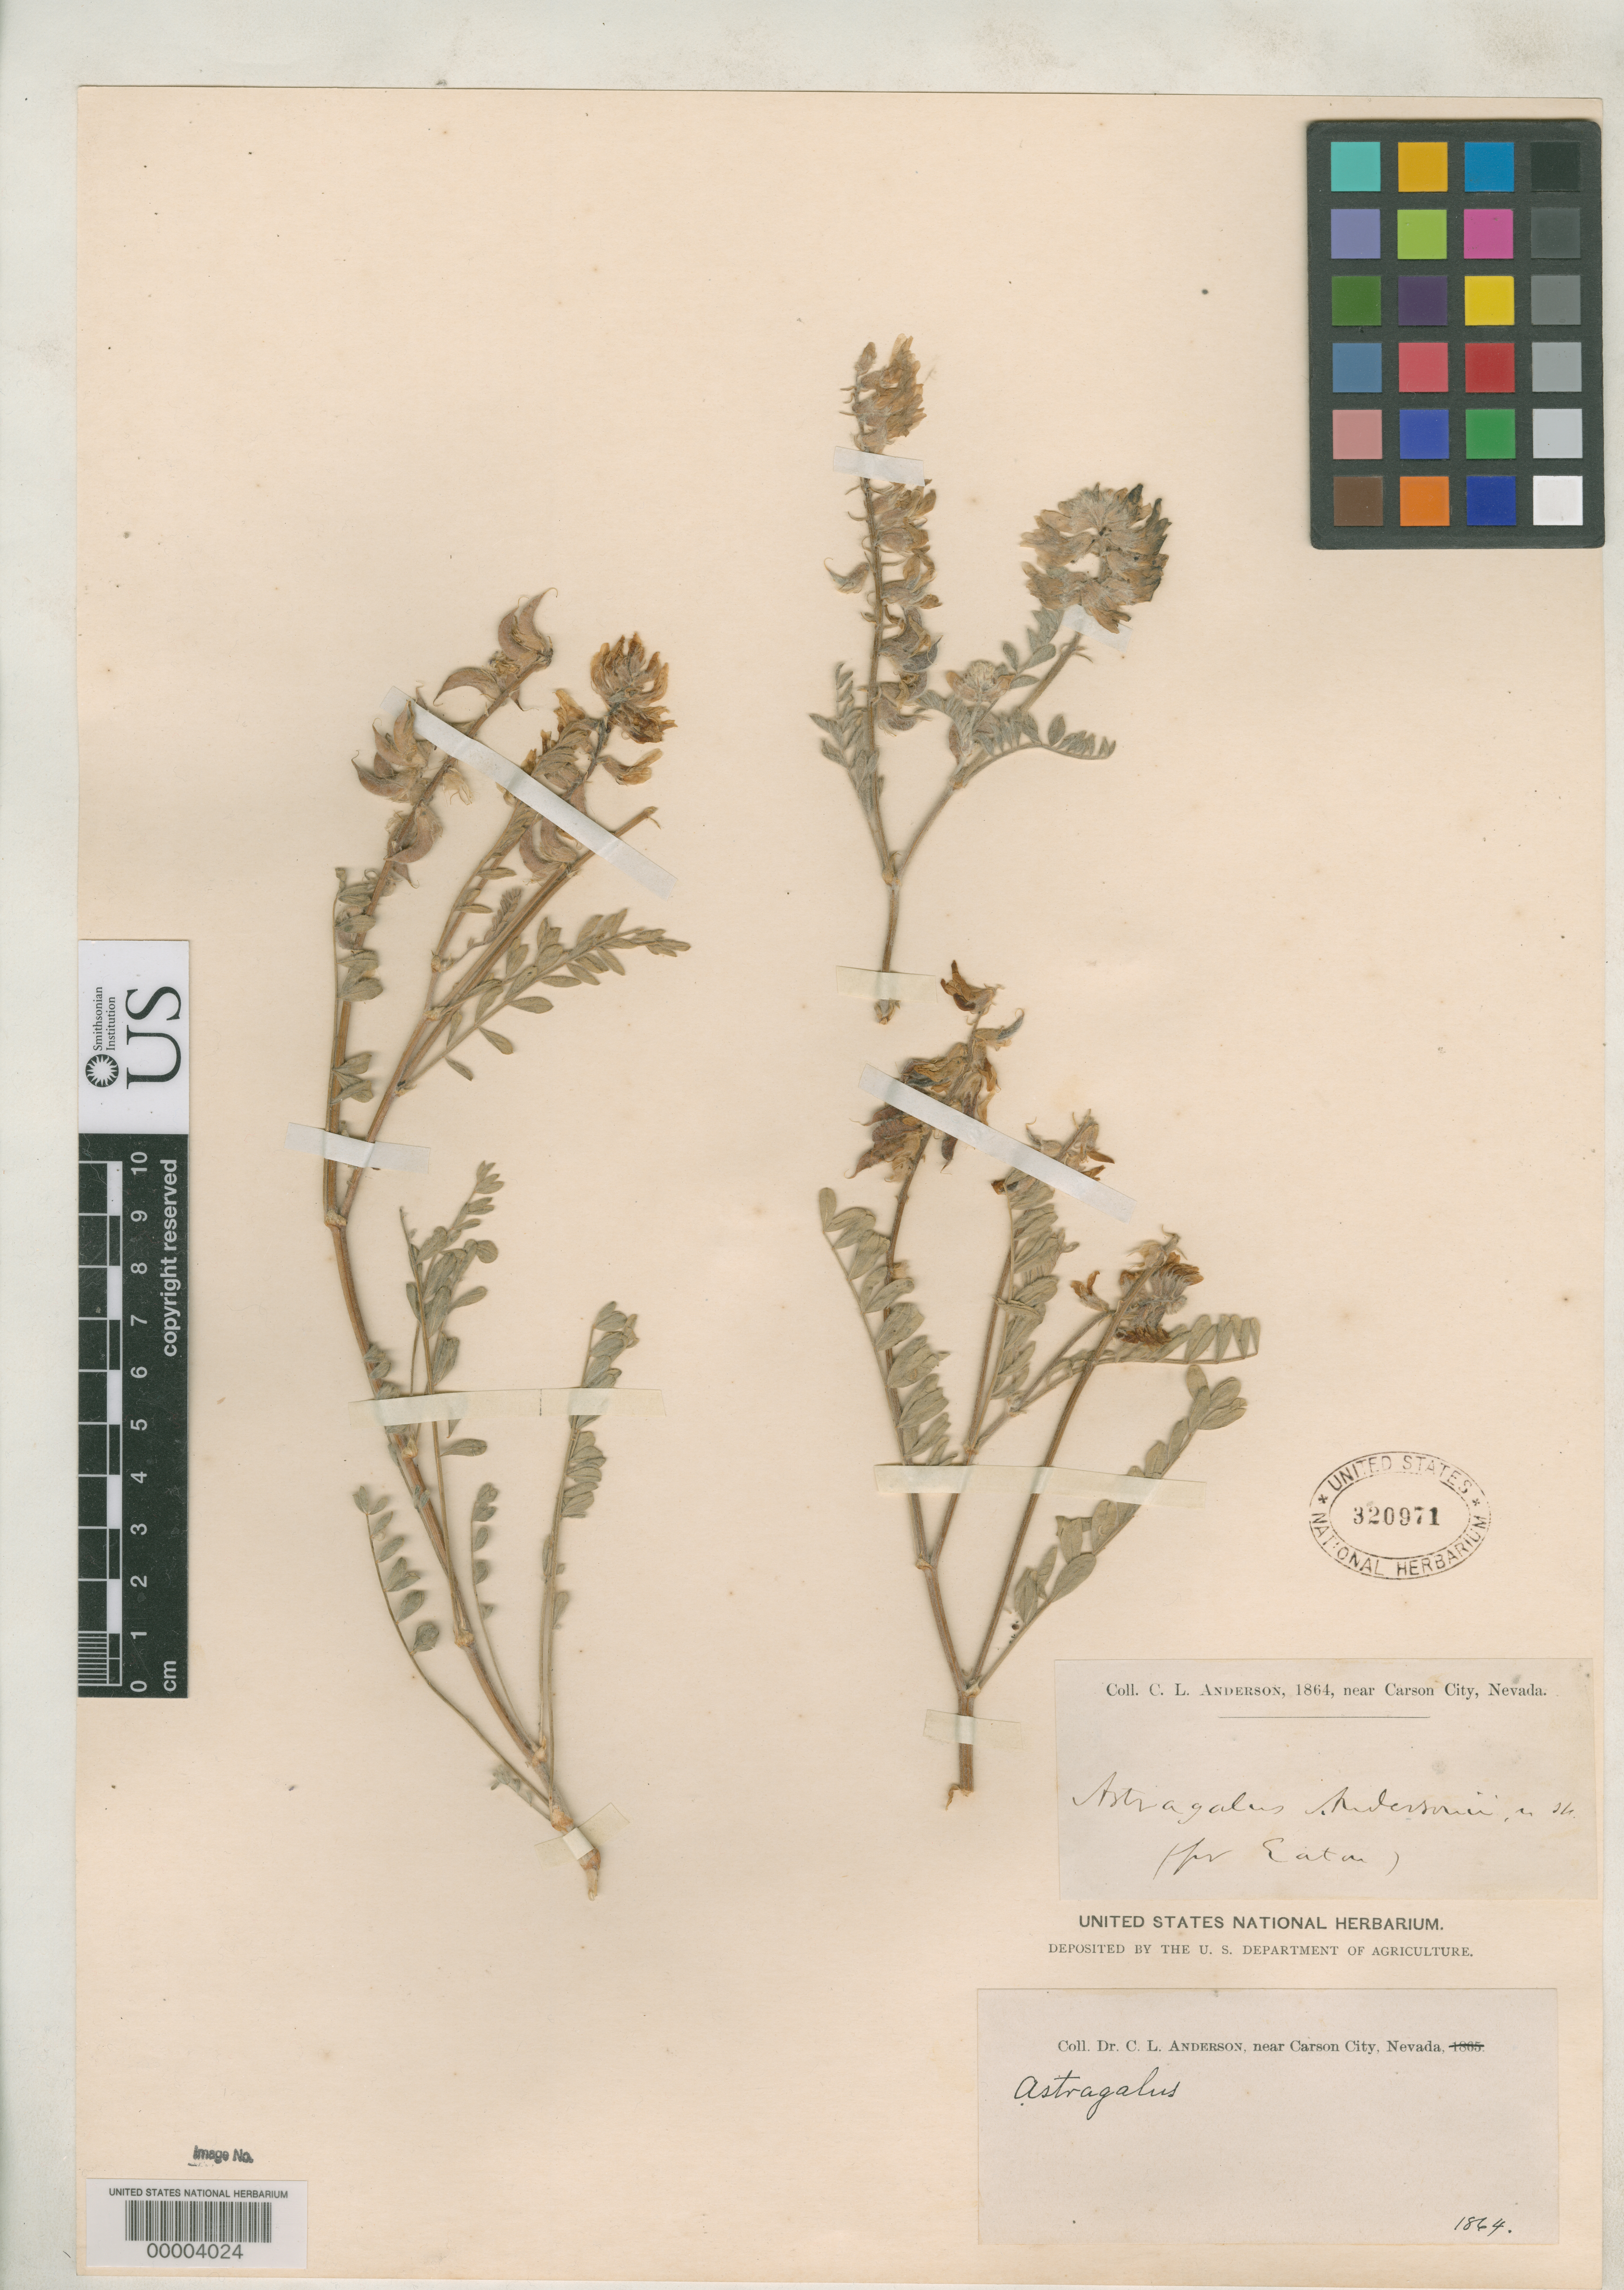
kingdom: Plantae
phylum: Tracheophyta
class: Magnoliopsida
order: Fabales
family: Fabaceae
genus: Astragalus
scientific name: Astragalus andersonii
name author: A. Gray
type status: Isotype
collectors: C. L. Anderson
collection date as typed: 1864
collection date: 1864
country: United States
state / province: Nevada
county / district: Ormsby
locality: Near Carson City.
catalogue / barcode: US 320971